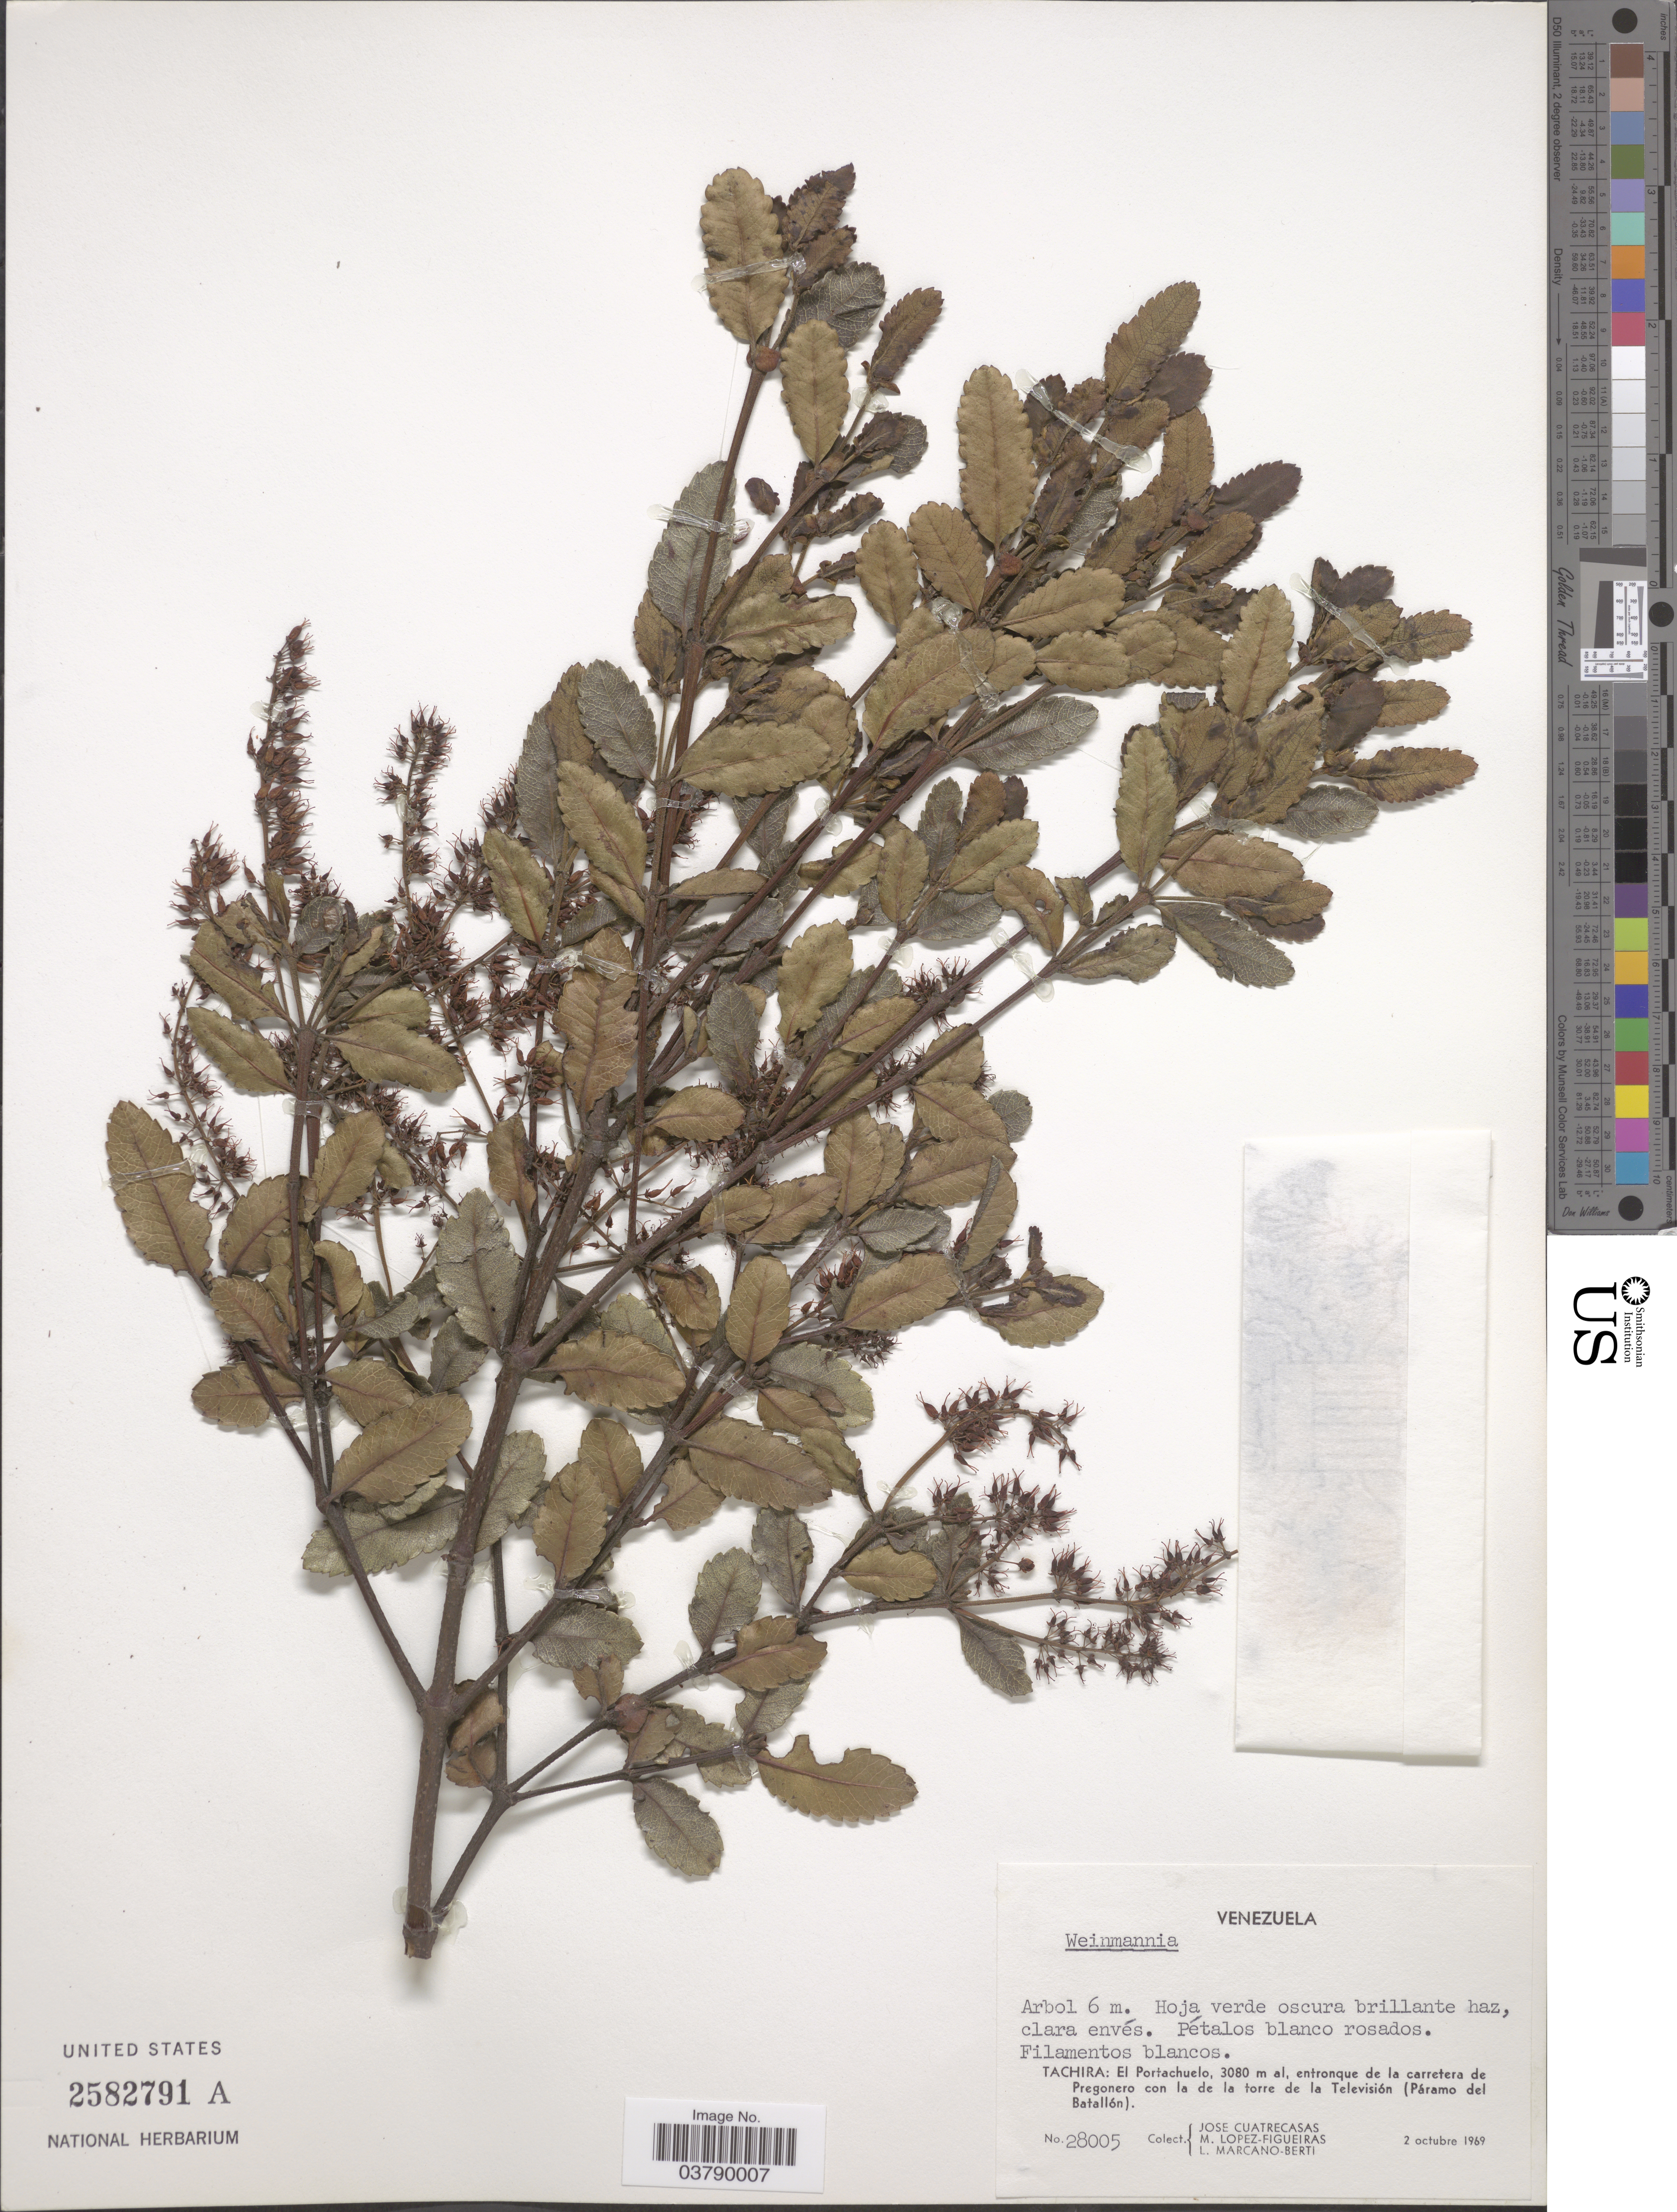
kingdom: Plantae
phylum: Tracheophyta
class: Magnoliopsida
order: Oxalidales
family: Cunoniaceae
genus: Weinmannia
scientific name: Weinmannia sp.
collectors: J. Cuatrecasas, M. López Figueiras & L. Marcano-Berti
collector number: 28005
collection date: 1969-10-02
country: Venezuela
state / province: Tachira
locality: El Portachuelo, entronque de la carretera de Pregonero con la de la torre de la Telivisión (Páramo del Batallón).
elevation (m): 3080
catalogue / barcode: US 2582791A